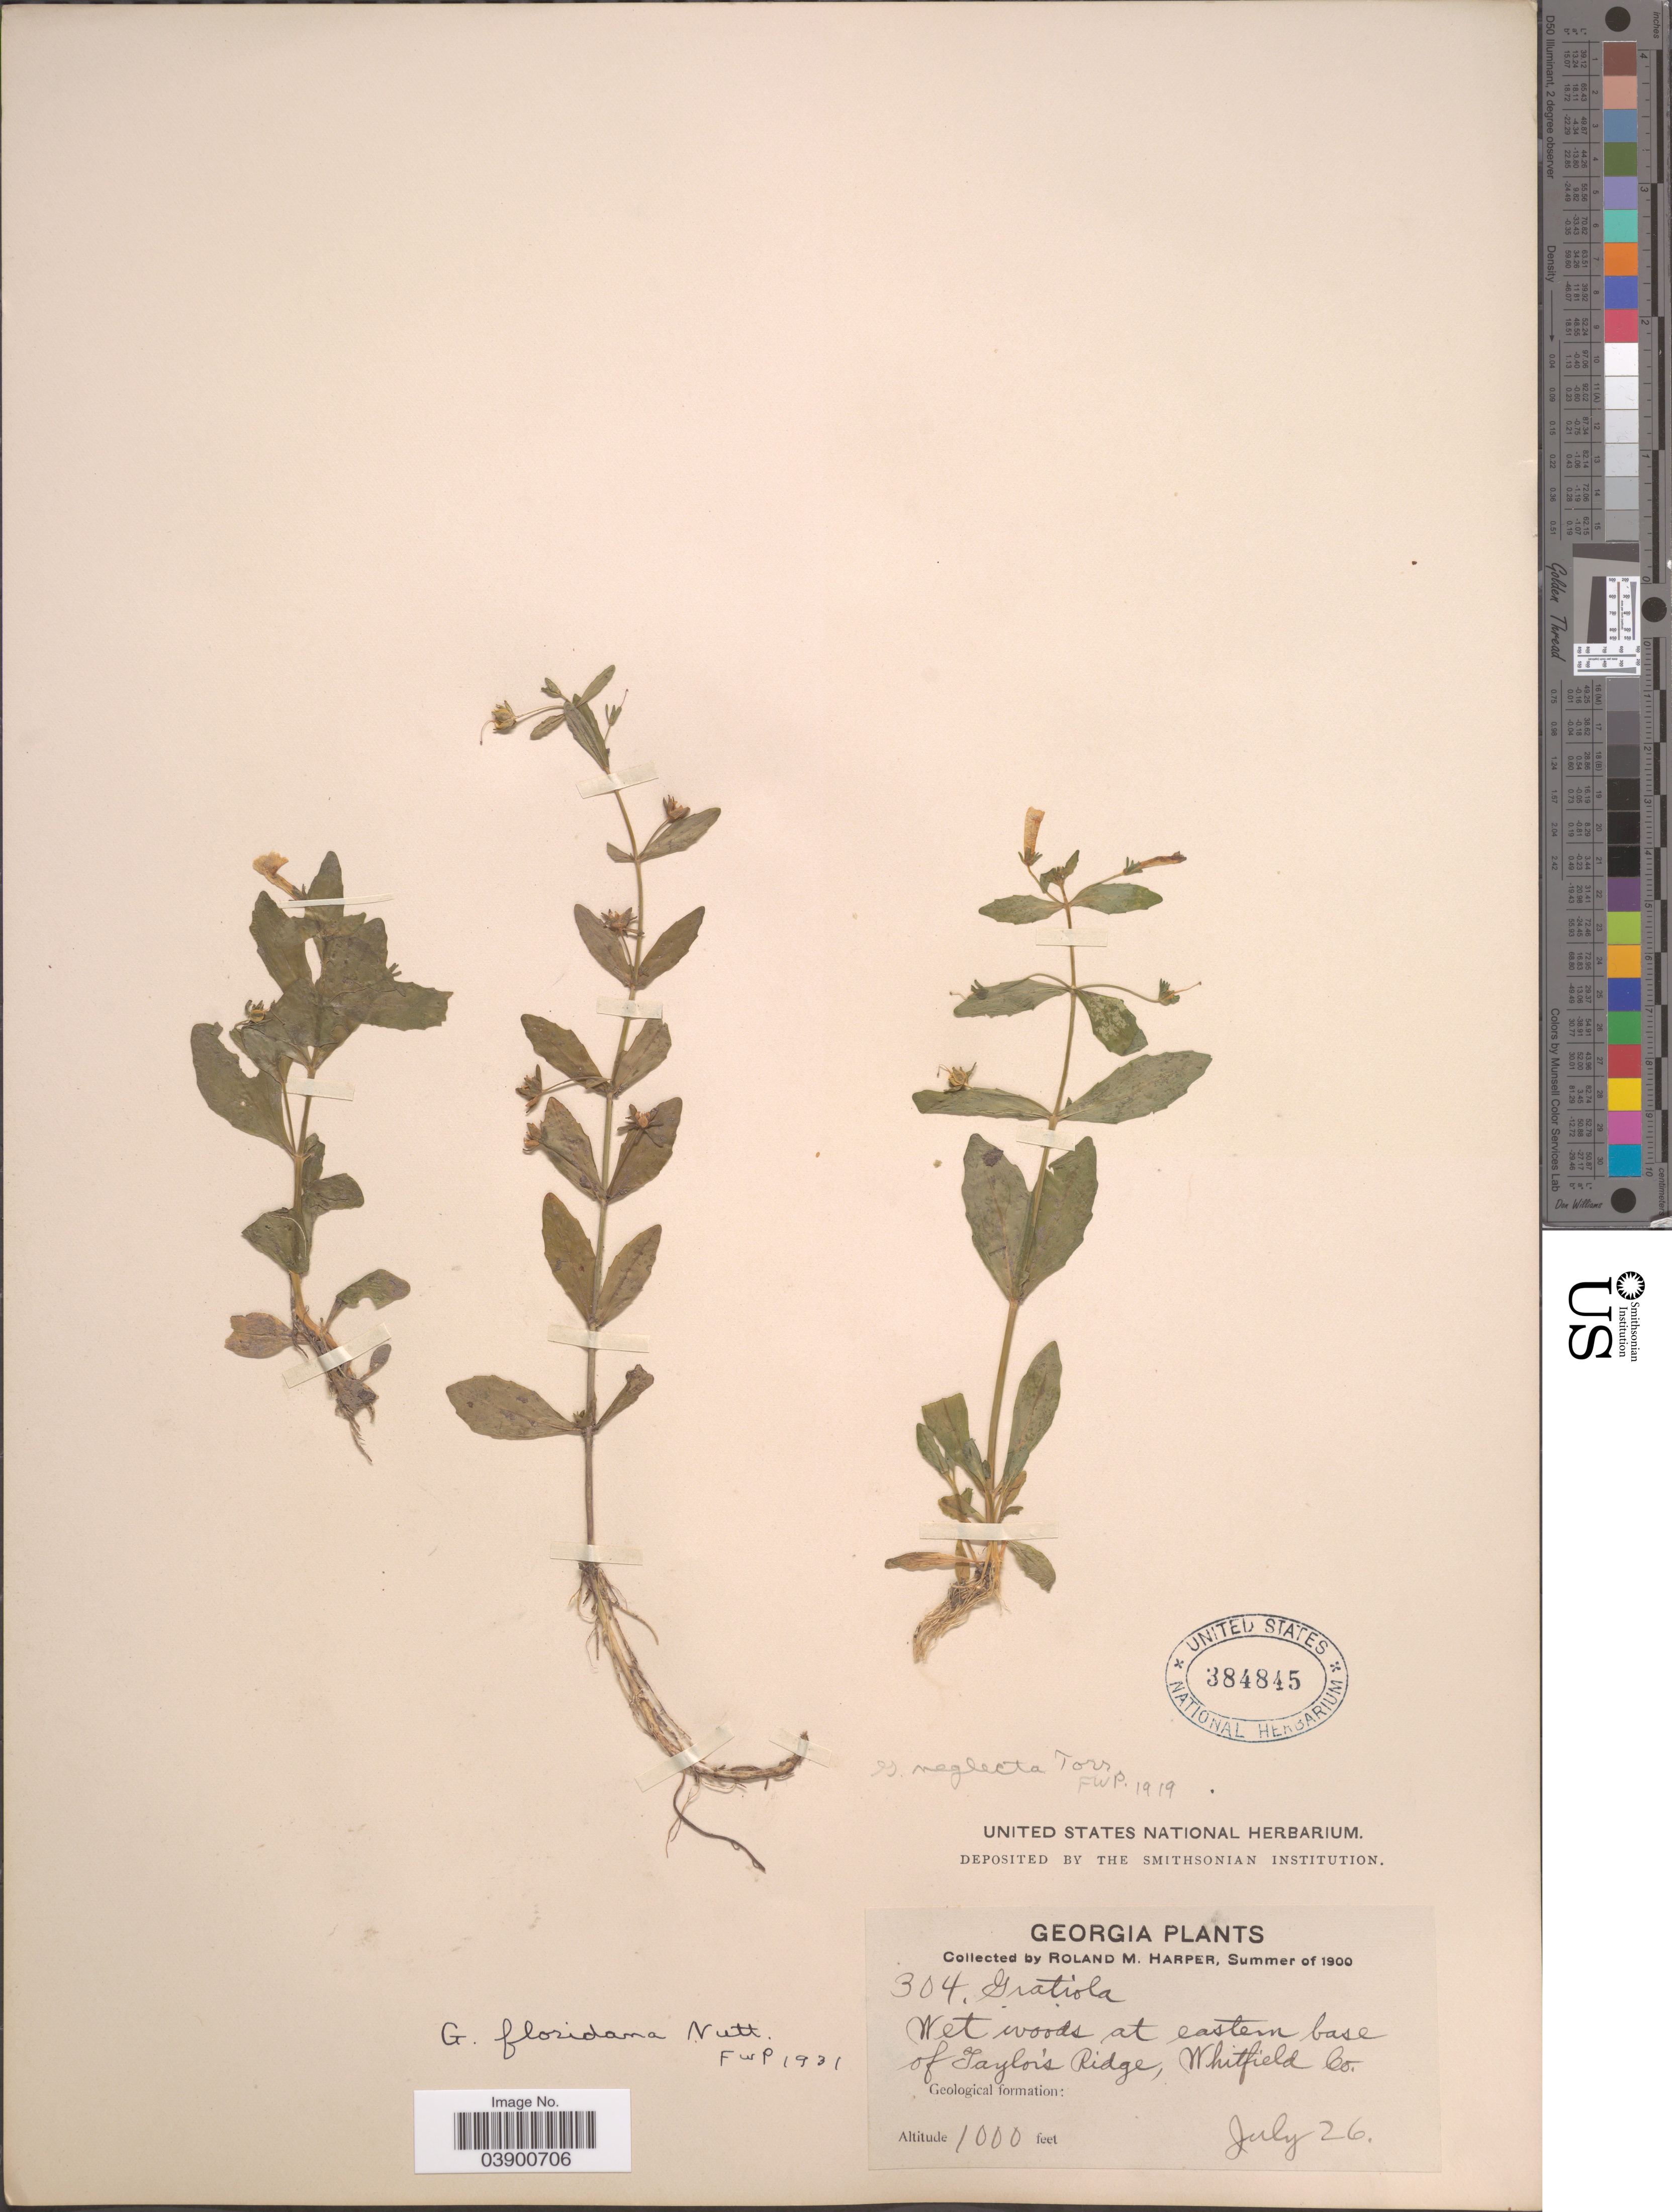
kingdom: Plantae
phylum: Tracheophyta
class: Magnoliopsida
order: Lamiales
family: Plantaginaceae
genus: Gratiola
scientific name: Gratiola floridana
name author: Nutt.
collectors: R. M. Harper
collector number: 304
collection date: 1900-07-26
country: United States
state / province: Georgia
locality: At eastern base of Taylor's Ridge, Whitfield Co.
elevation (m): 305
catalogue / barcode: US 384845